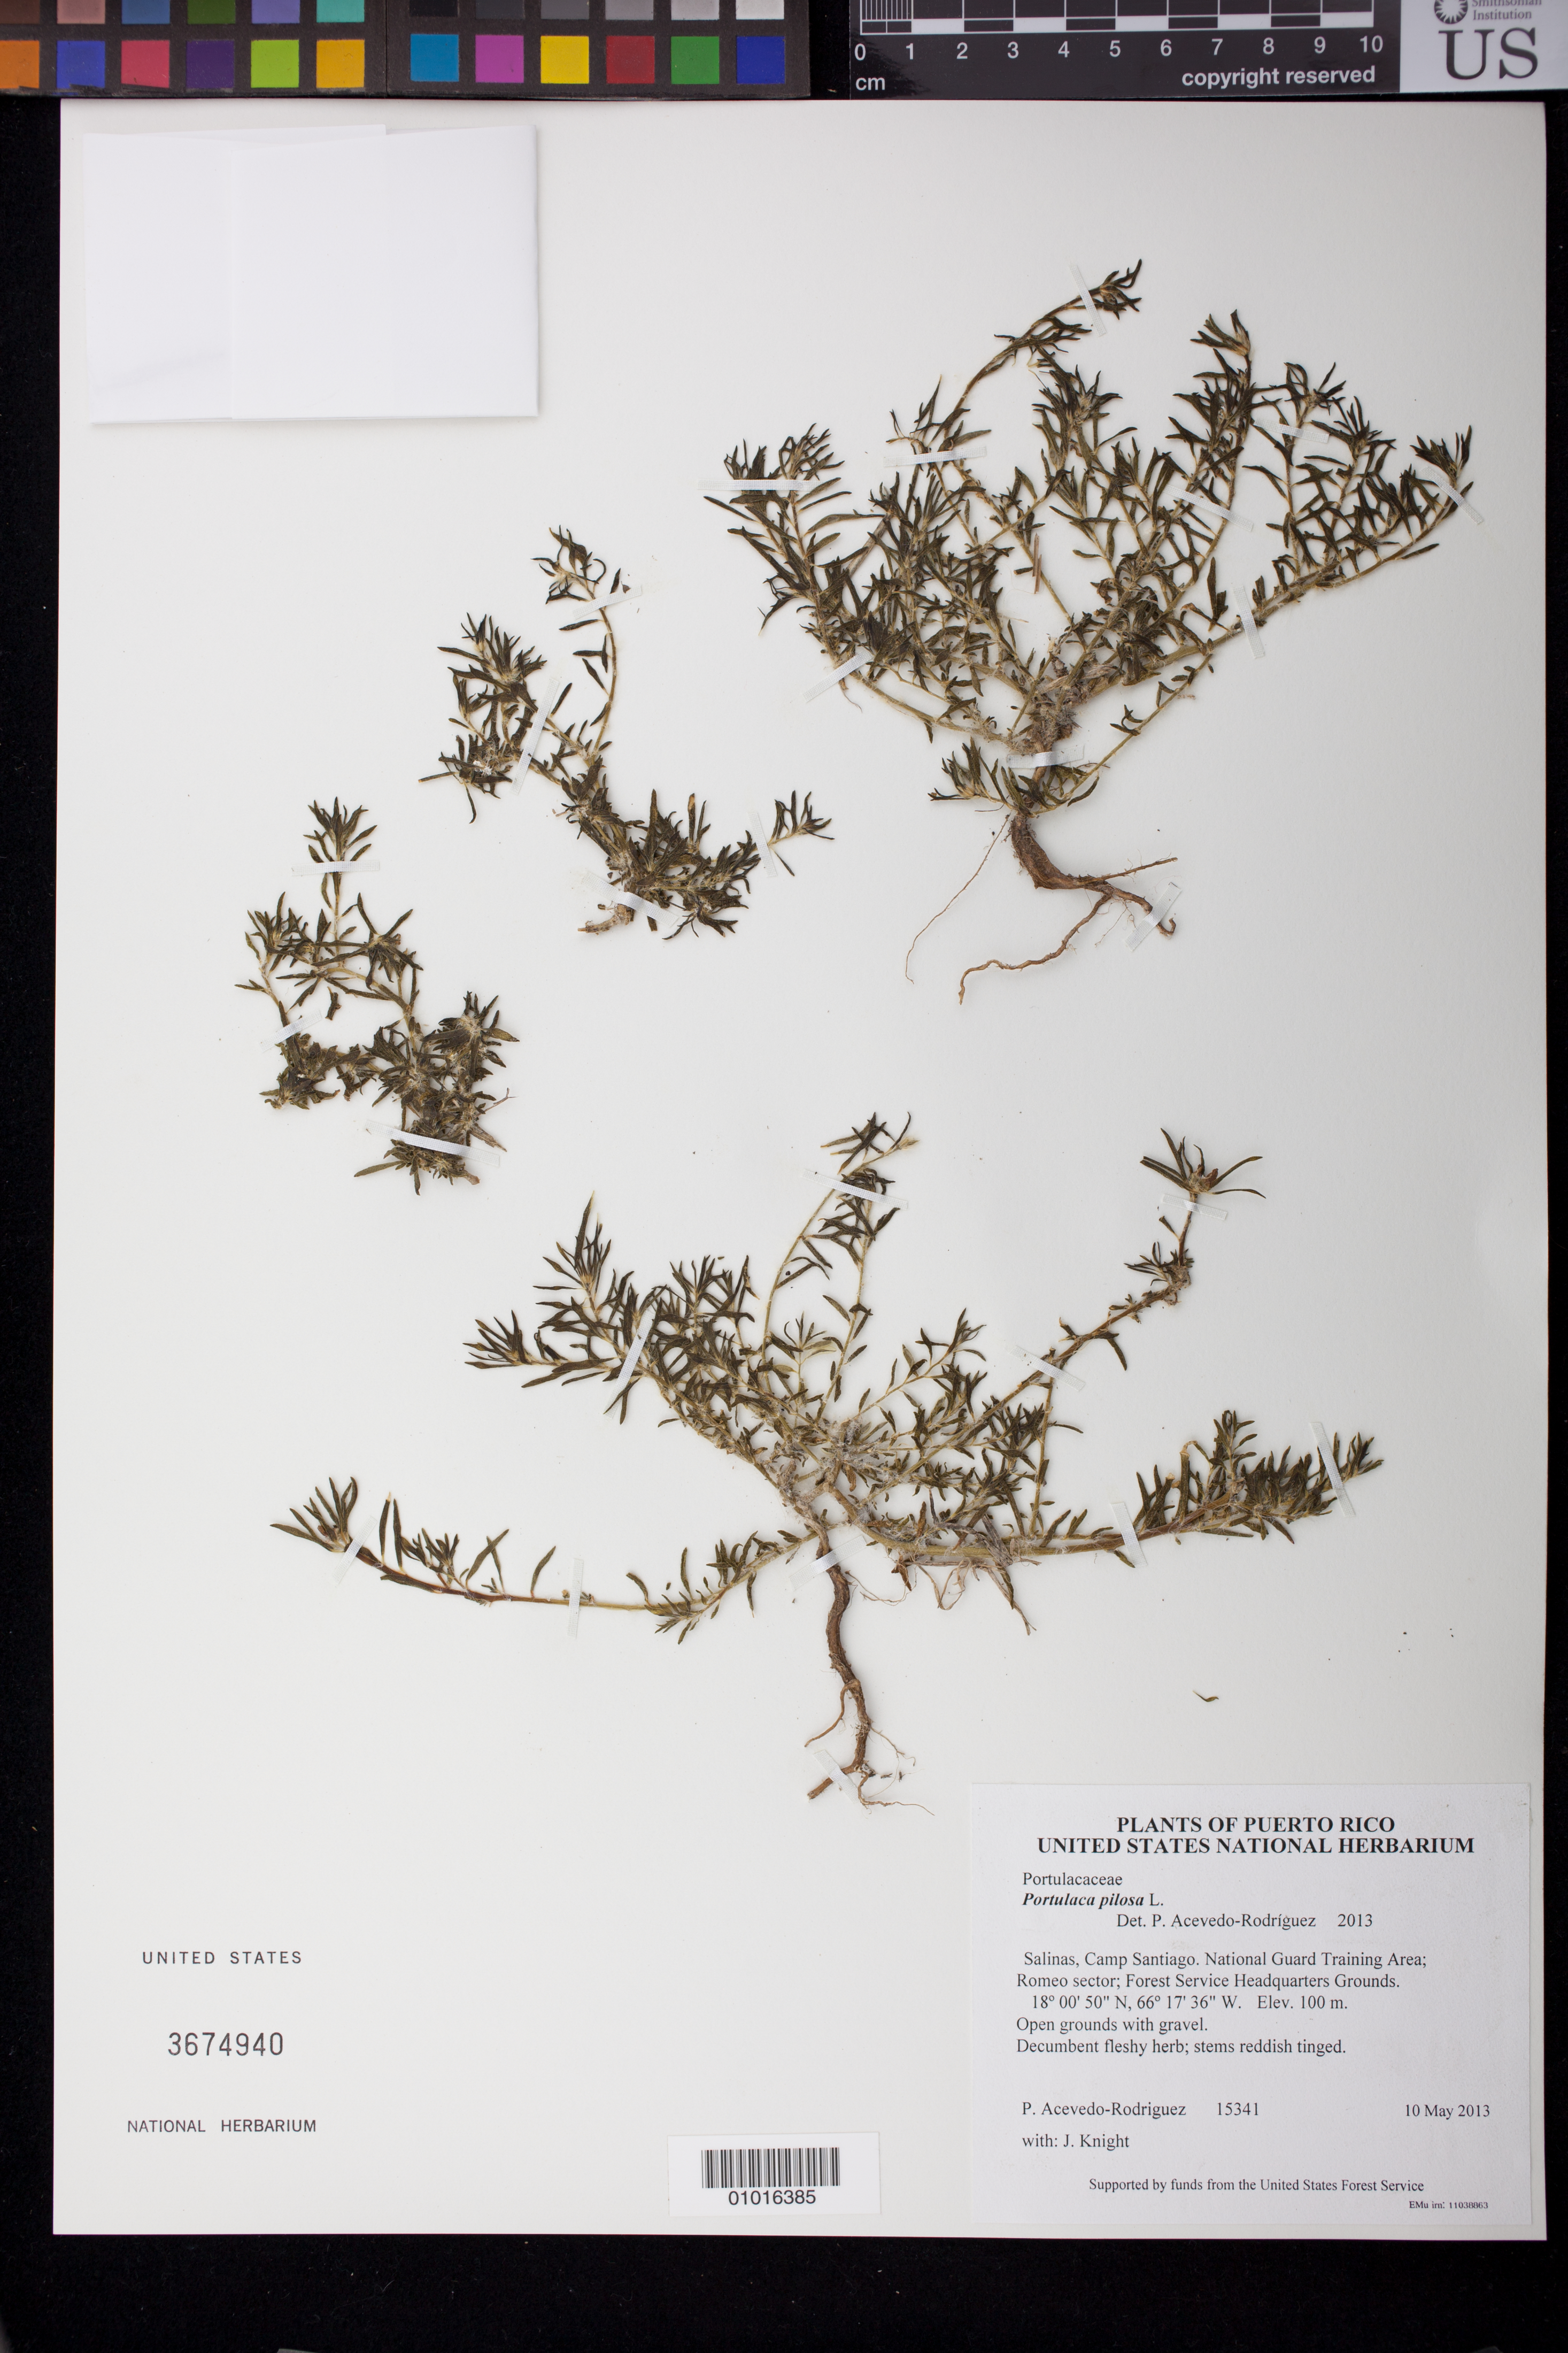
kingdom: Plantae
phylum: Tracheophyta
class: Magnoliopsida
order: Caryophyllales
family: Portulacaceae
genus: Portulaca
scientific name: Portulaca pilosa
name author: L.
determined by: Acevedo-Rodríguez, P., (BOT), Smithsonian Institution - National Museum of Natural History (UNITED STATES)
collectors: P. Acevedo-Rodr. & J. Knight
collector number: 15341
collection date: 2013-05-10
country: Puerto Rico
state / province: Salinas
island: Puerto Rico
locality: Camp Santiago. National Guard Training Area; Romeo sector; Forest Service Headquarters Grounds.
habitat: Open grounds with gravel.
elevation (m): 100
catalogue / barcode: US 3674940